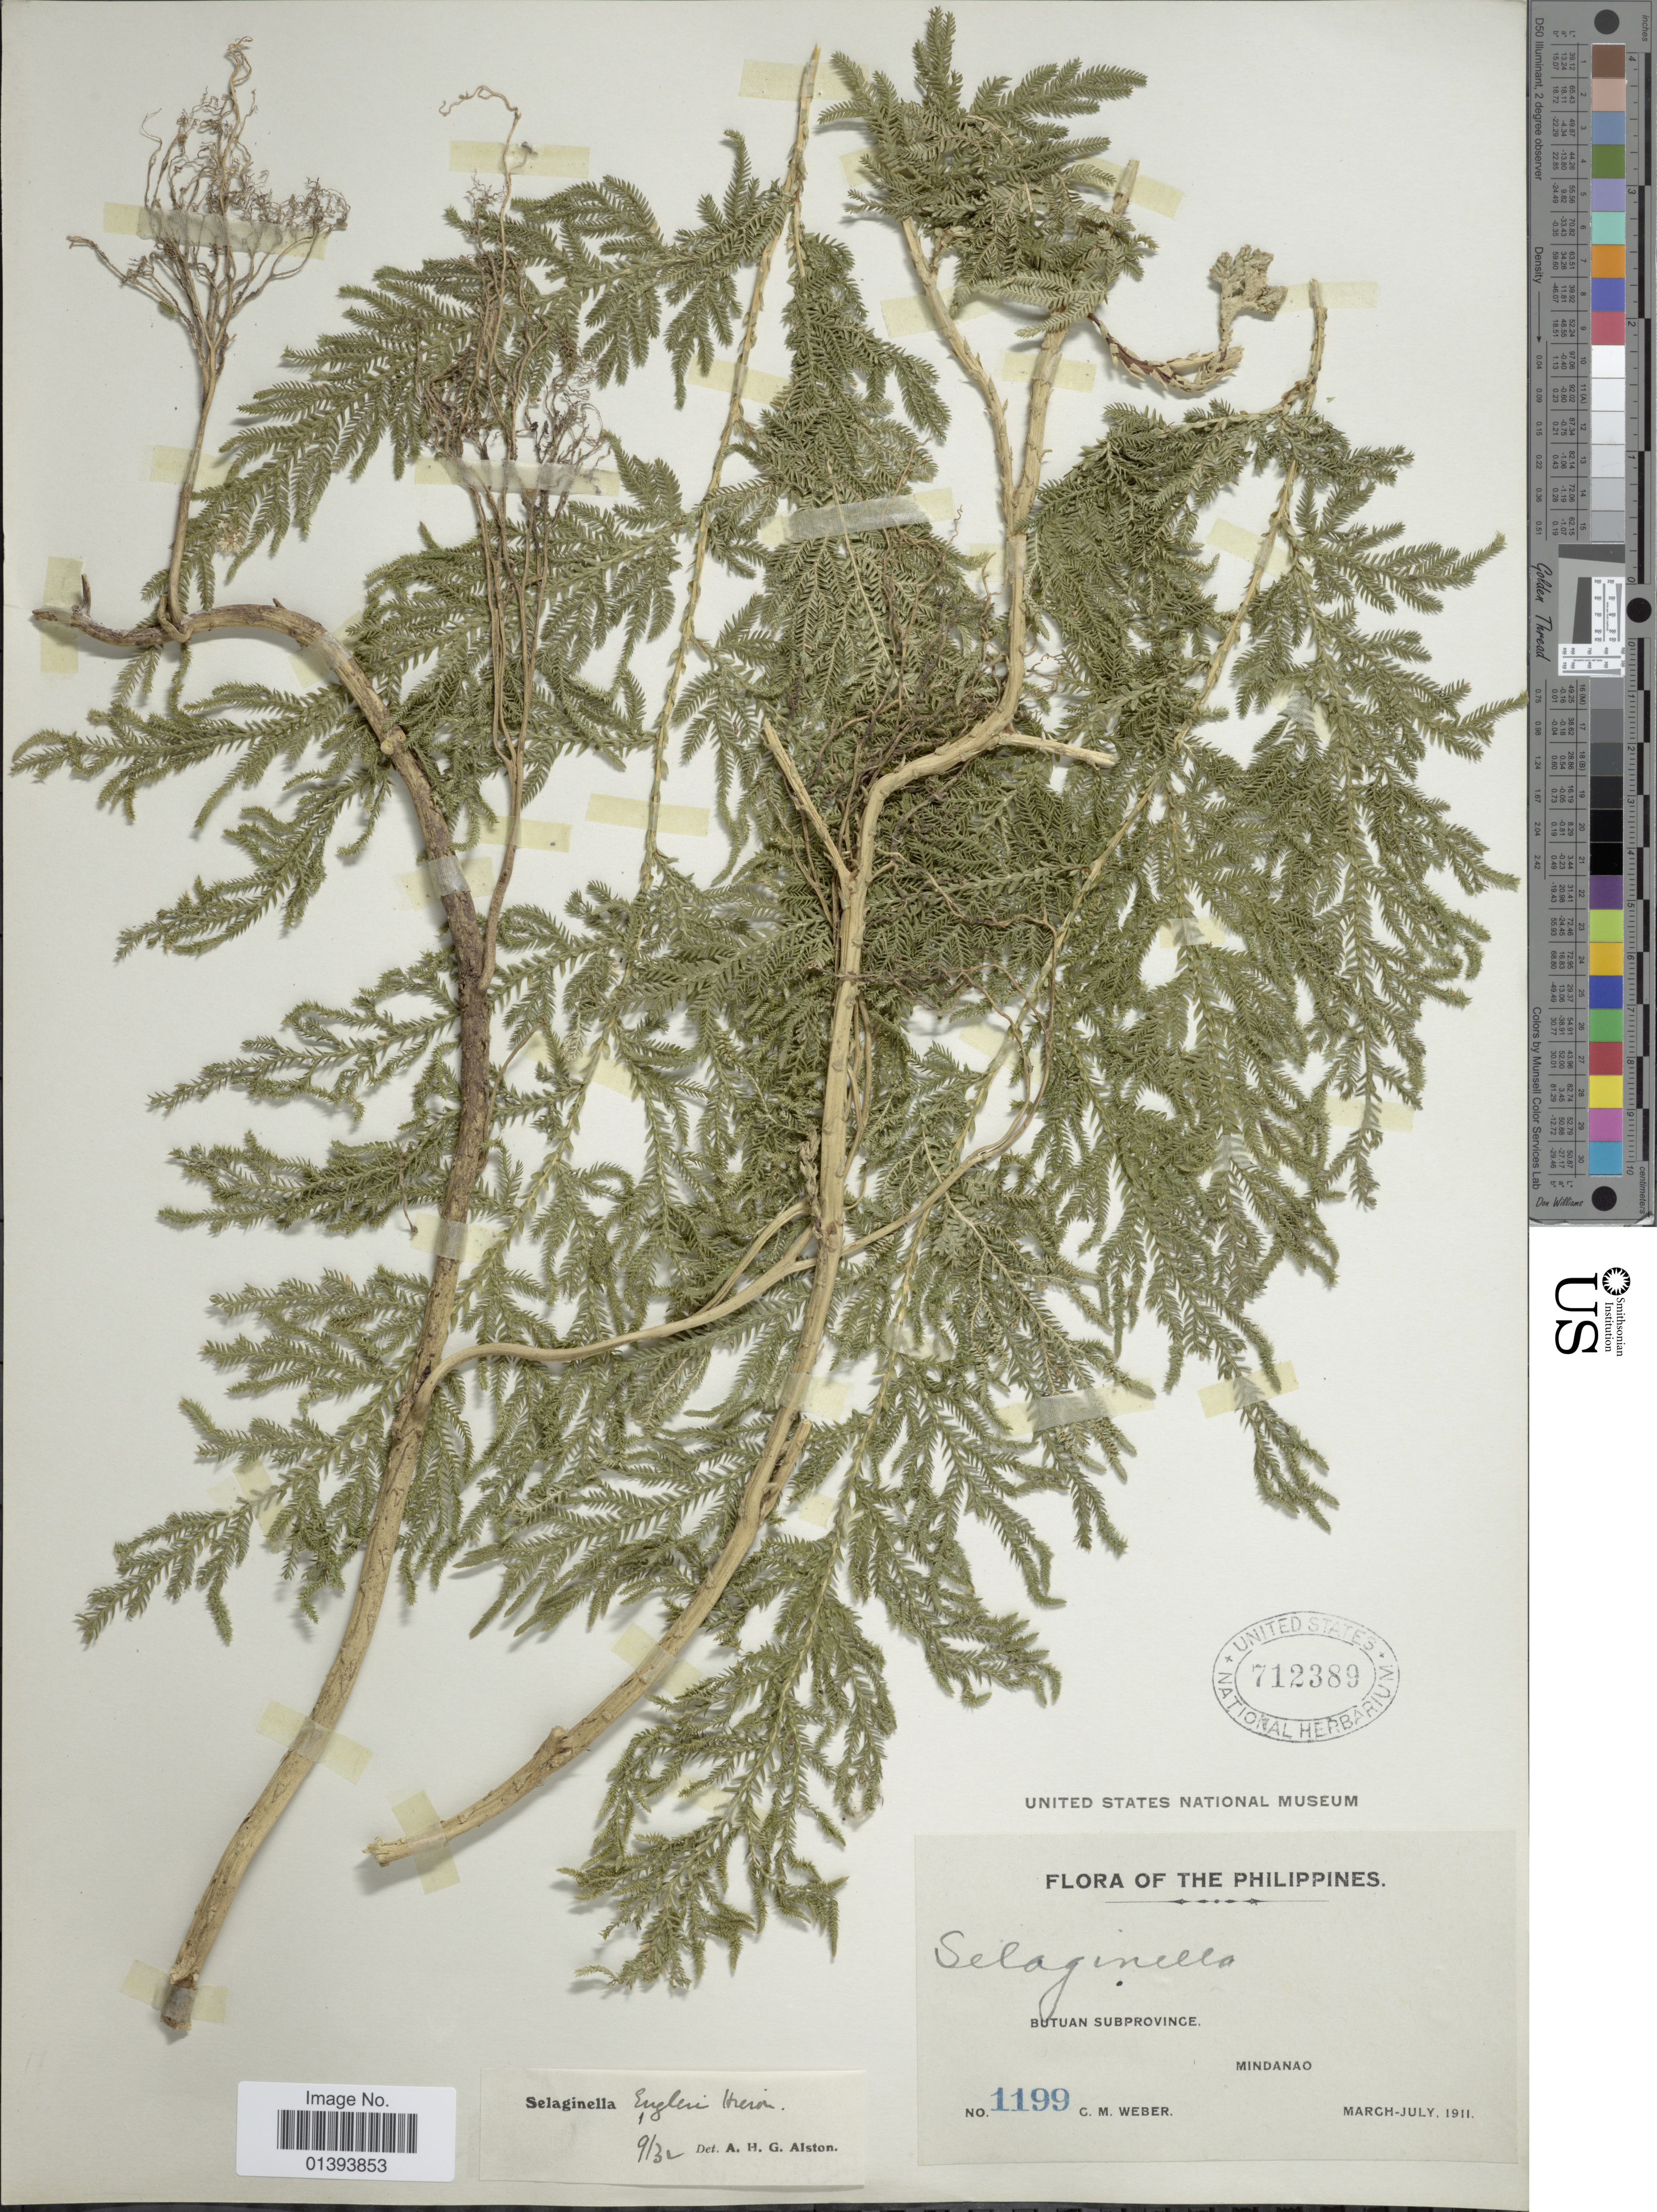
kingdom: Plantae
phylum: Tracheophyta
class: Lycopodiopsida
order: Selaginellales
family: Selaginellaceae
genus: Selaginella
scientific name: Selaginella engleri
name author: Hieron.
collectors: C. M. Weber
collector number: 1199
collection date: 1911-03/1911-07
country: Philippines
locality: Butuan Subprovince Mindanao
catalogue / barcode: US 712389